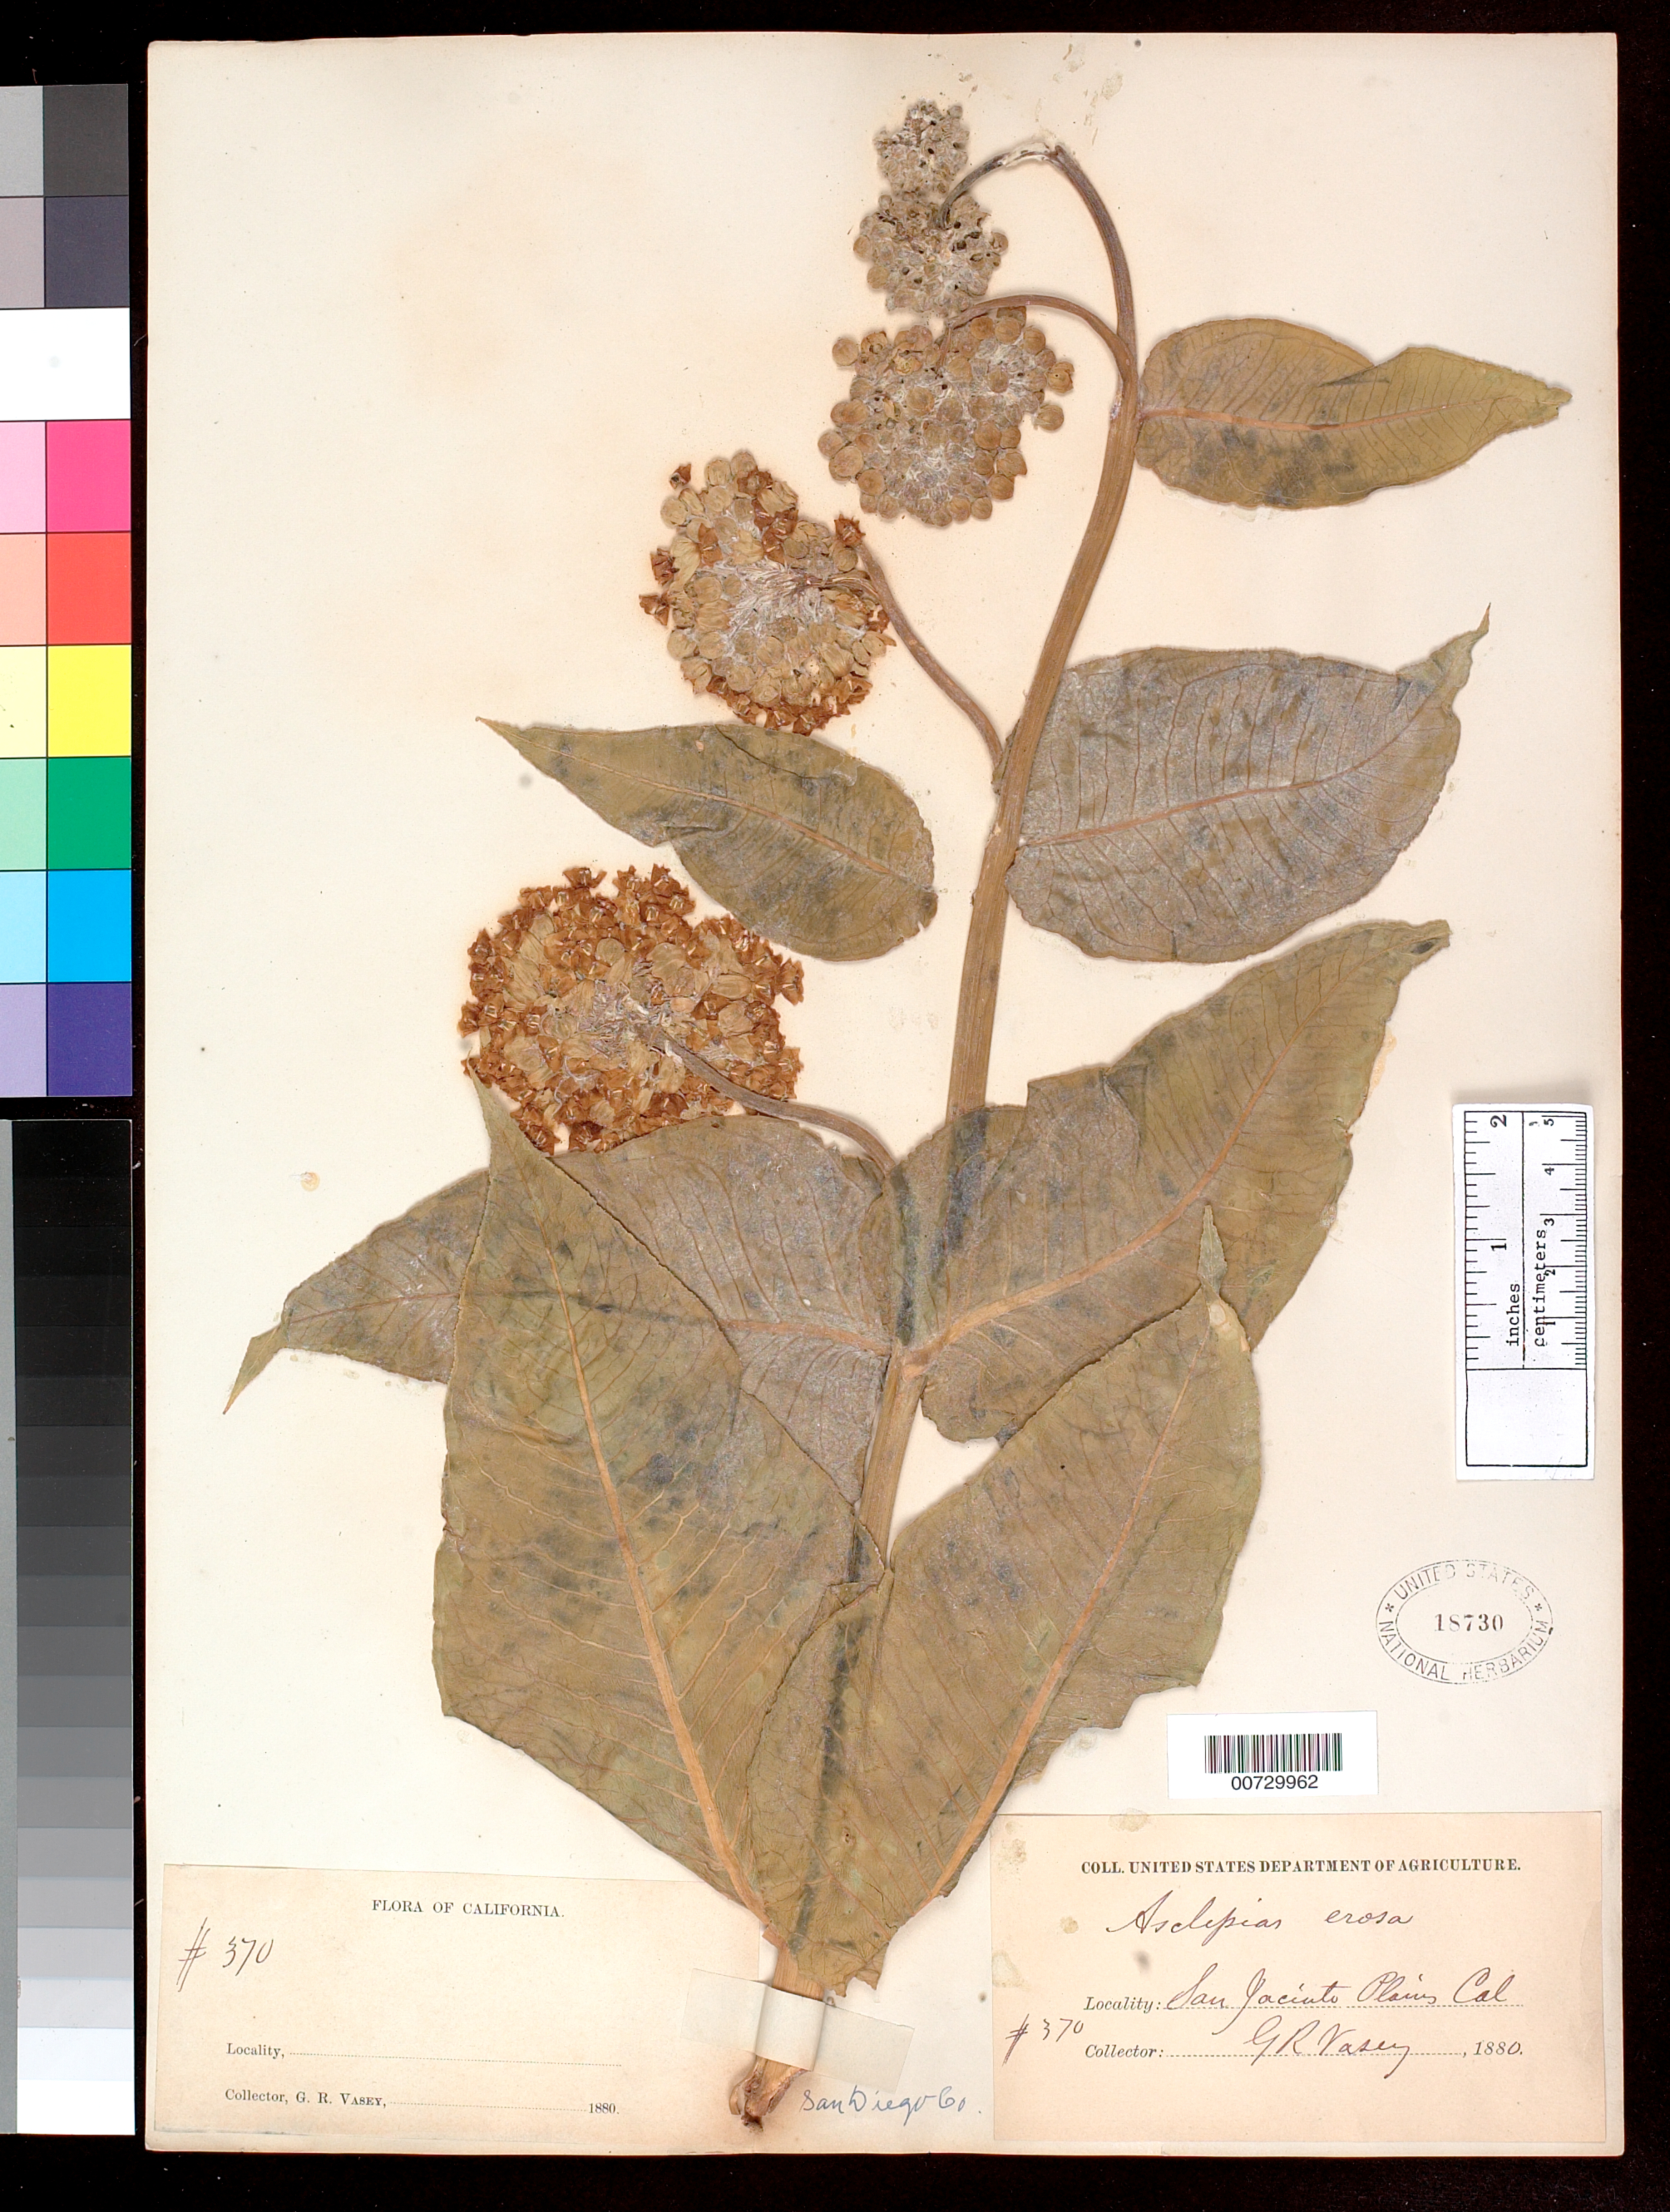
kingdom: Plantae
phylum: Tracheophyta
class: Magnoliopsida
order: Gentianales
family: Apocynaceae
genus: Asclepias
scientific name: Asclepias erosa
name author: Torr.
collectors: G. R. Vasey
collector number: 370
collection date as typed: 1880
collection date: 1880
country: United States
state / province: California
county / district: Riverside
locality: San Jacinto plains.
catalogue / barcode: US 18730